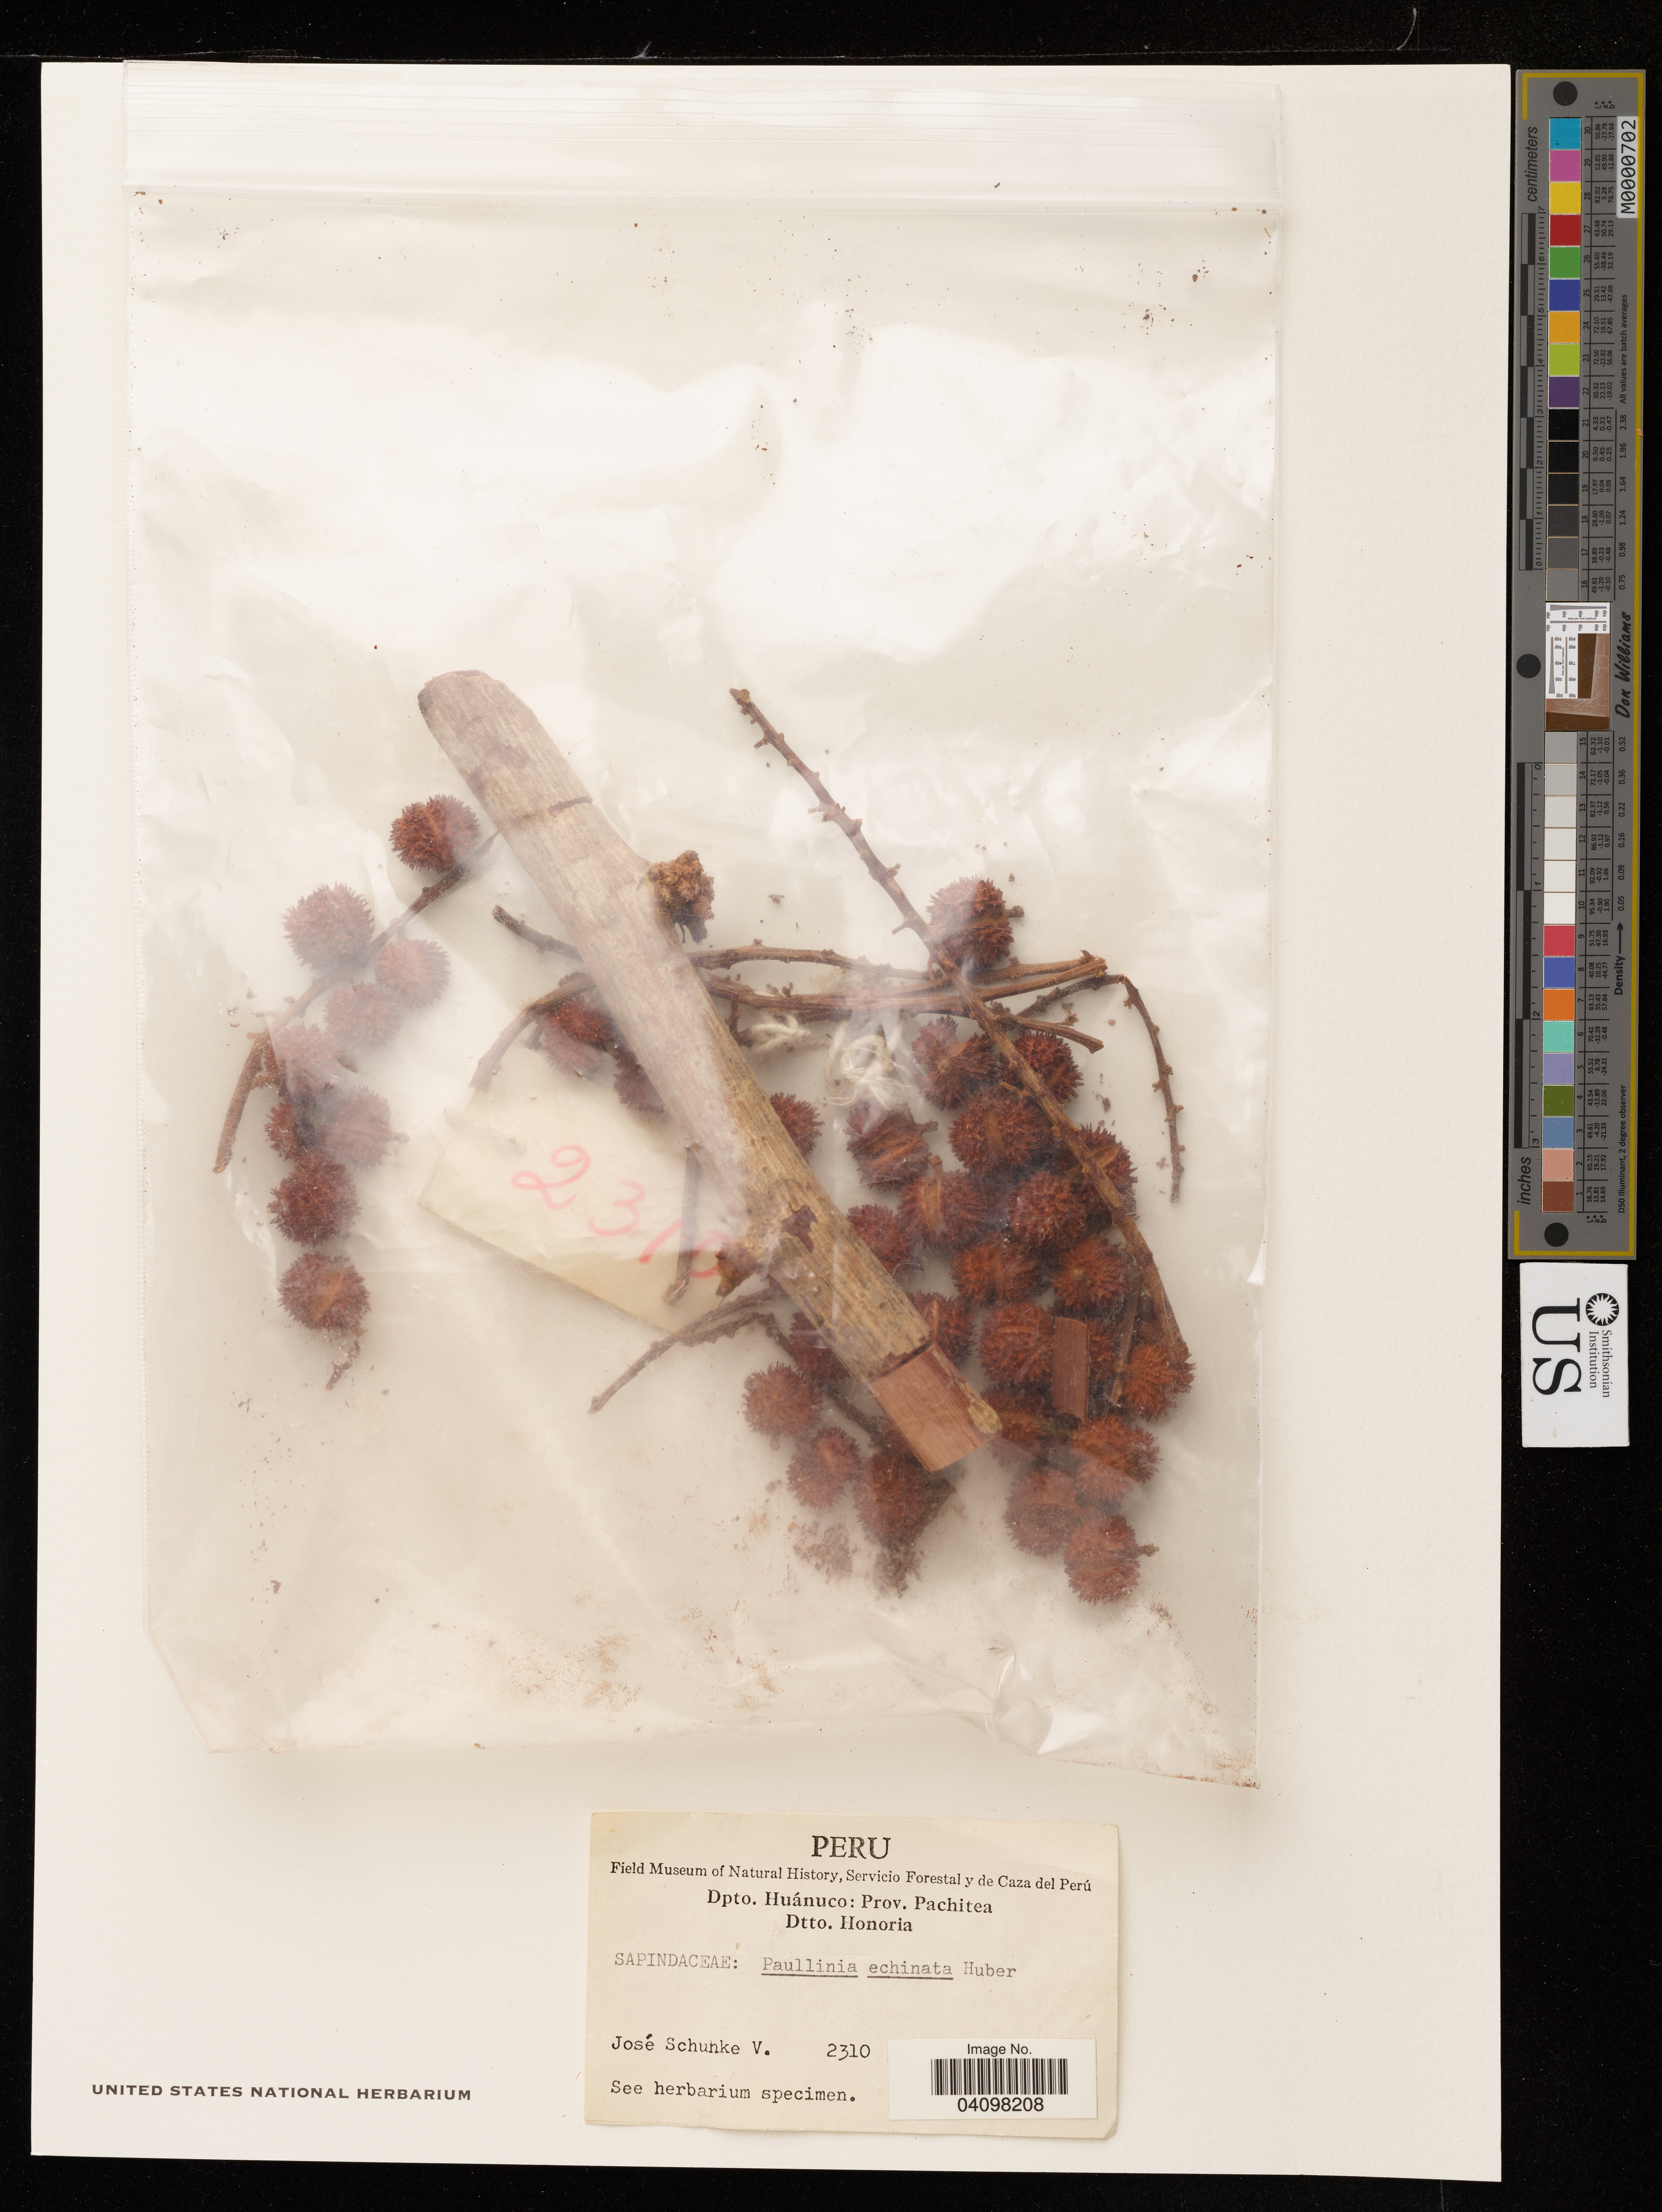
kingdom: Plantae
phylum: Tracheophyta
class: Magnoliopsida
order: Sapindales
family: Sapindaceae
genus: Paullinia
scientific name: Paullinia echinata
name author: Huber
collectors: J. Schunke Vigo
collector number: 2310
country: Peru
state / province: Huánuco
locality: Peru. Dpto. Huanuco: Prov. Pachitea. Dtto. Honoria.